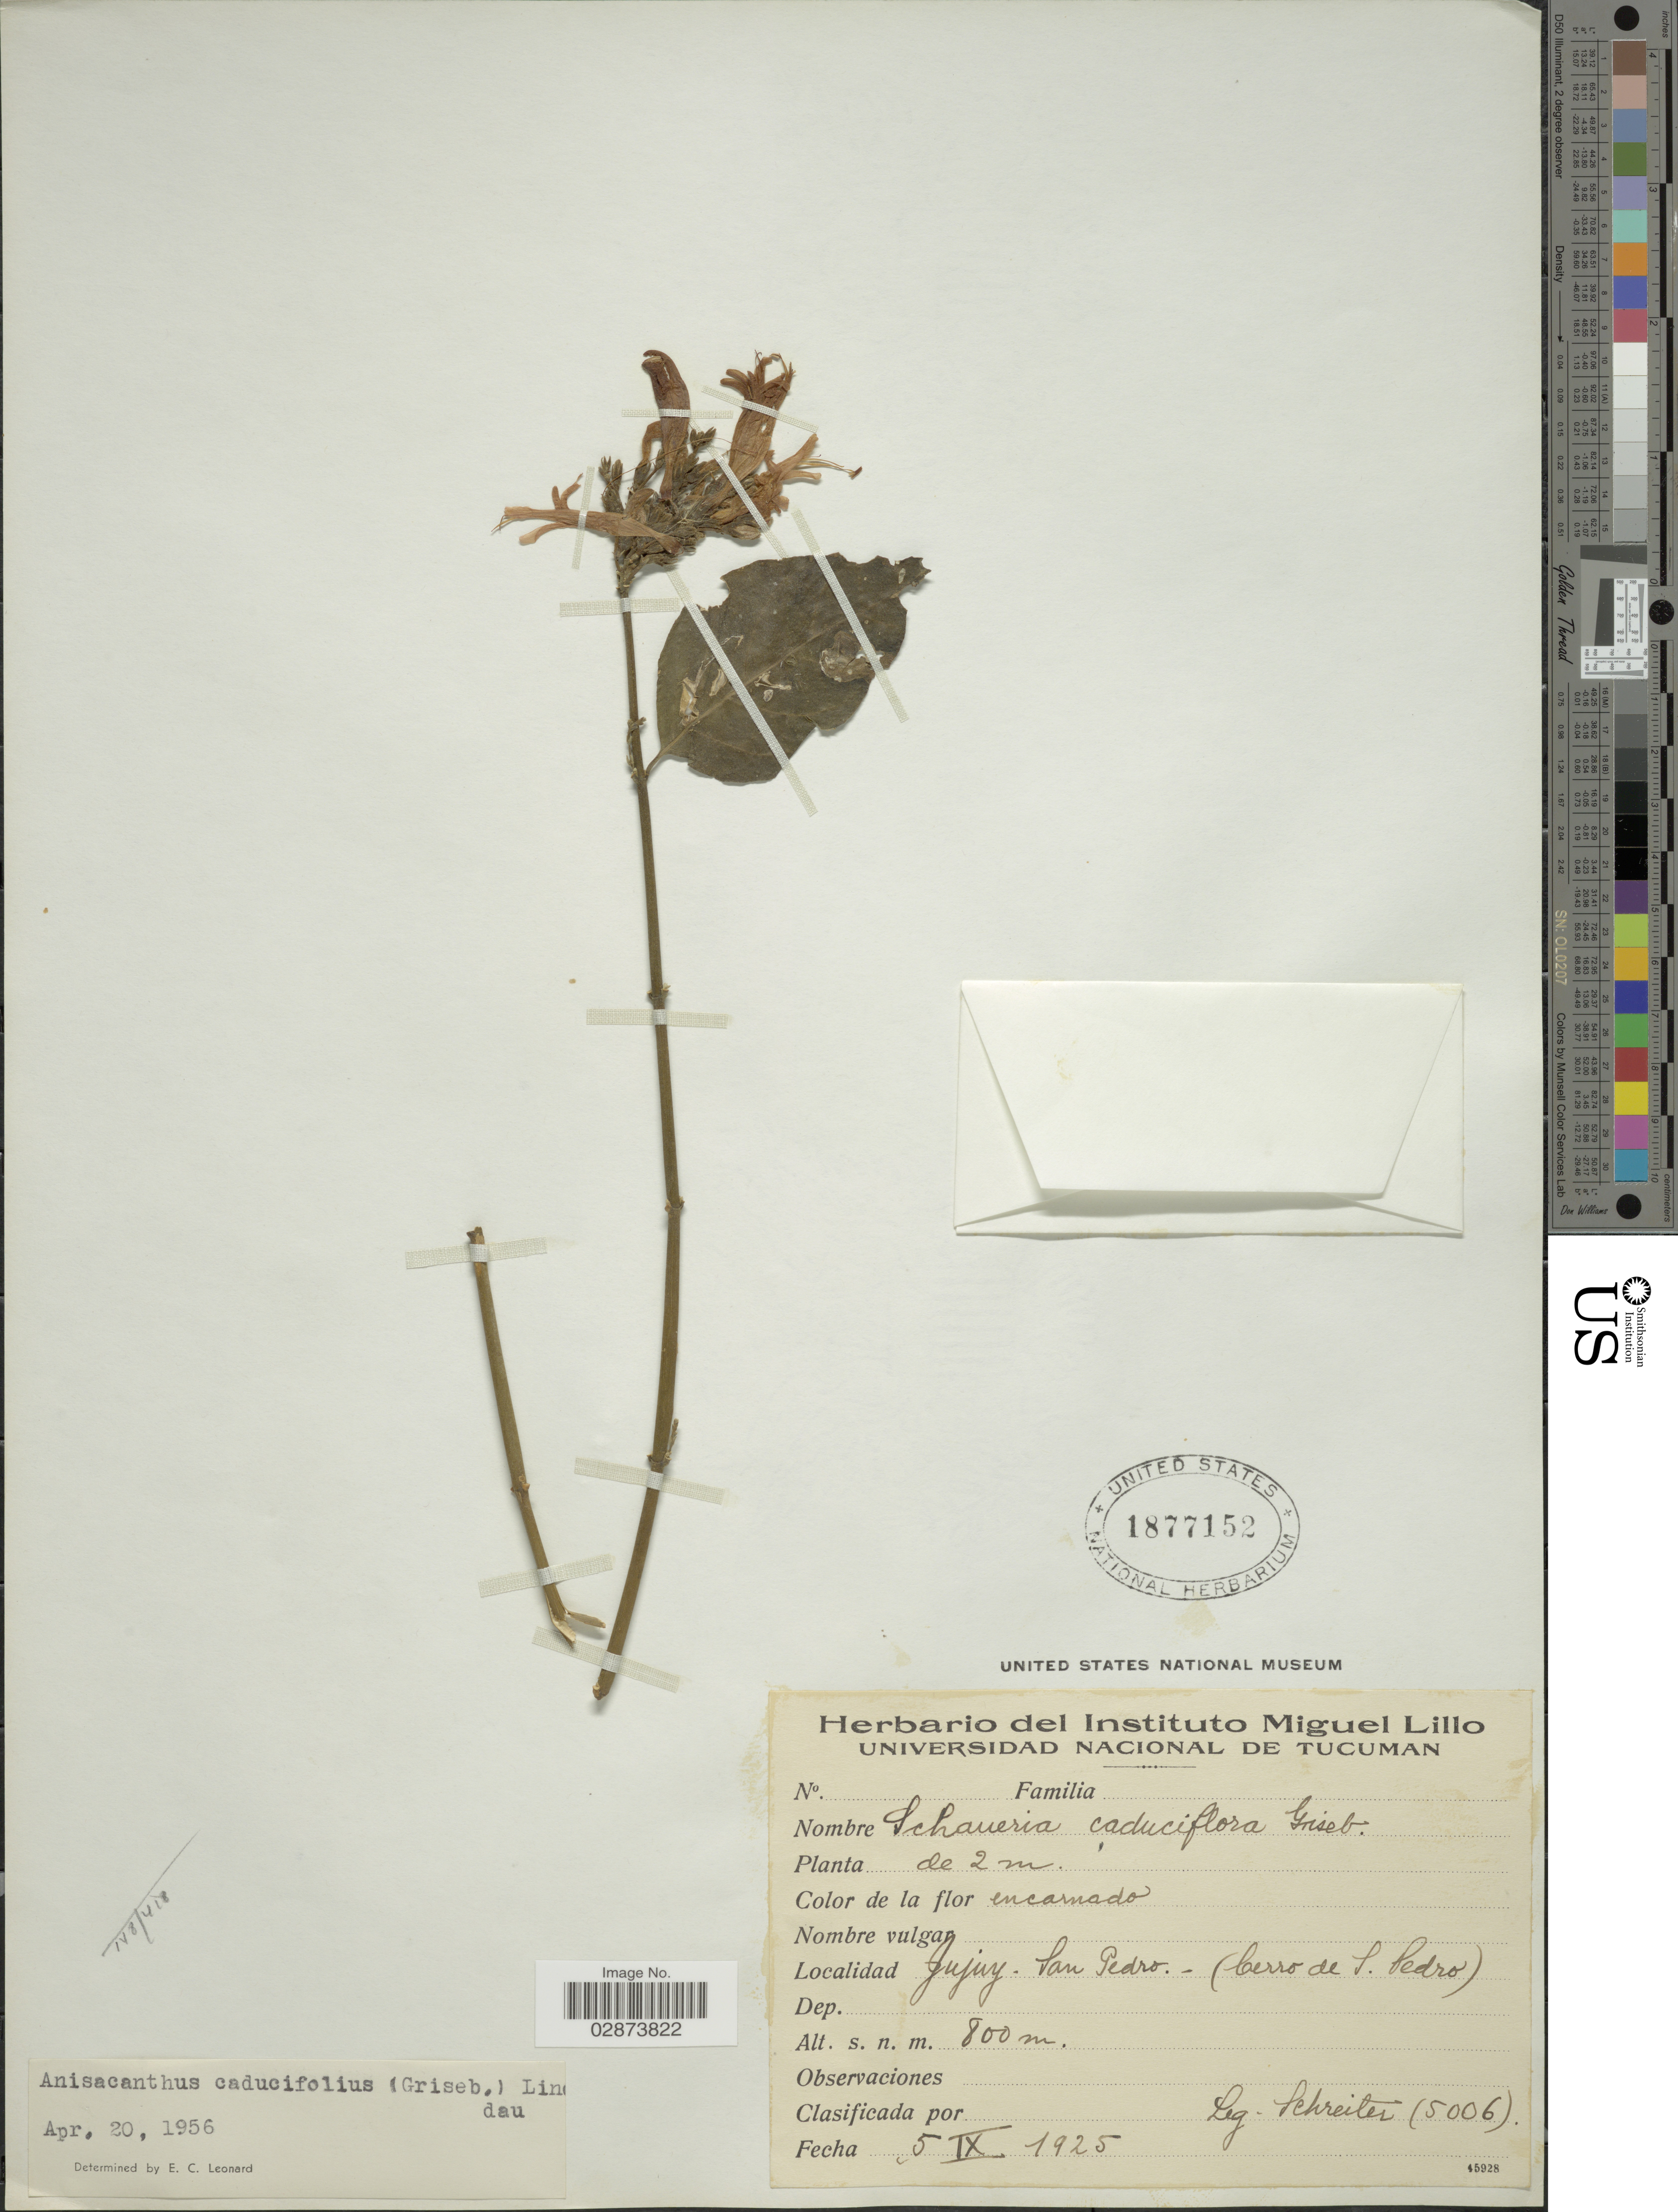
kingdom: Plantae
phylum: Tracheophyta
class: Magnoliopsida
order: Lamiales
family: Acanthaceae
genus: Thyrsacanthus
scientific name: Thyrsacanthus boliviensis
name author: (Nees) A.L.A. Côrtes & Rapini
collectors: -. Schreiter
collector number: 5006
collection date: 1925-09-05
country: Argentina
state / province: Jujuy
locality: San Pedro. (Cerro de S. Pedro).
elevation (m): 800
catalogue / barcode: US 1877152